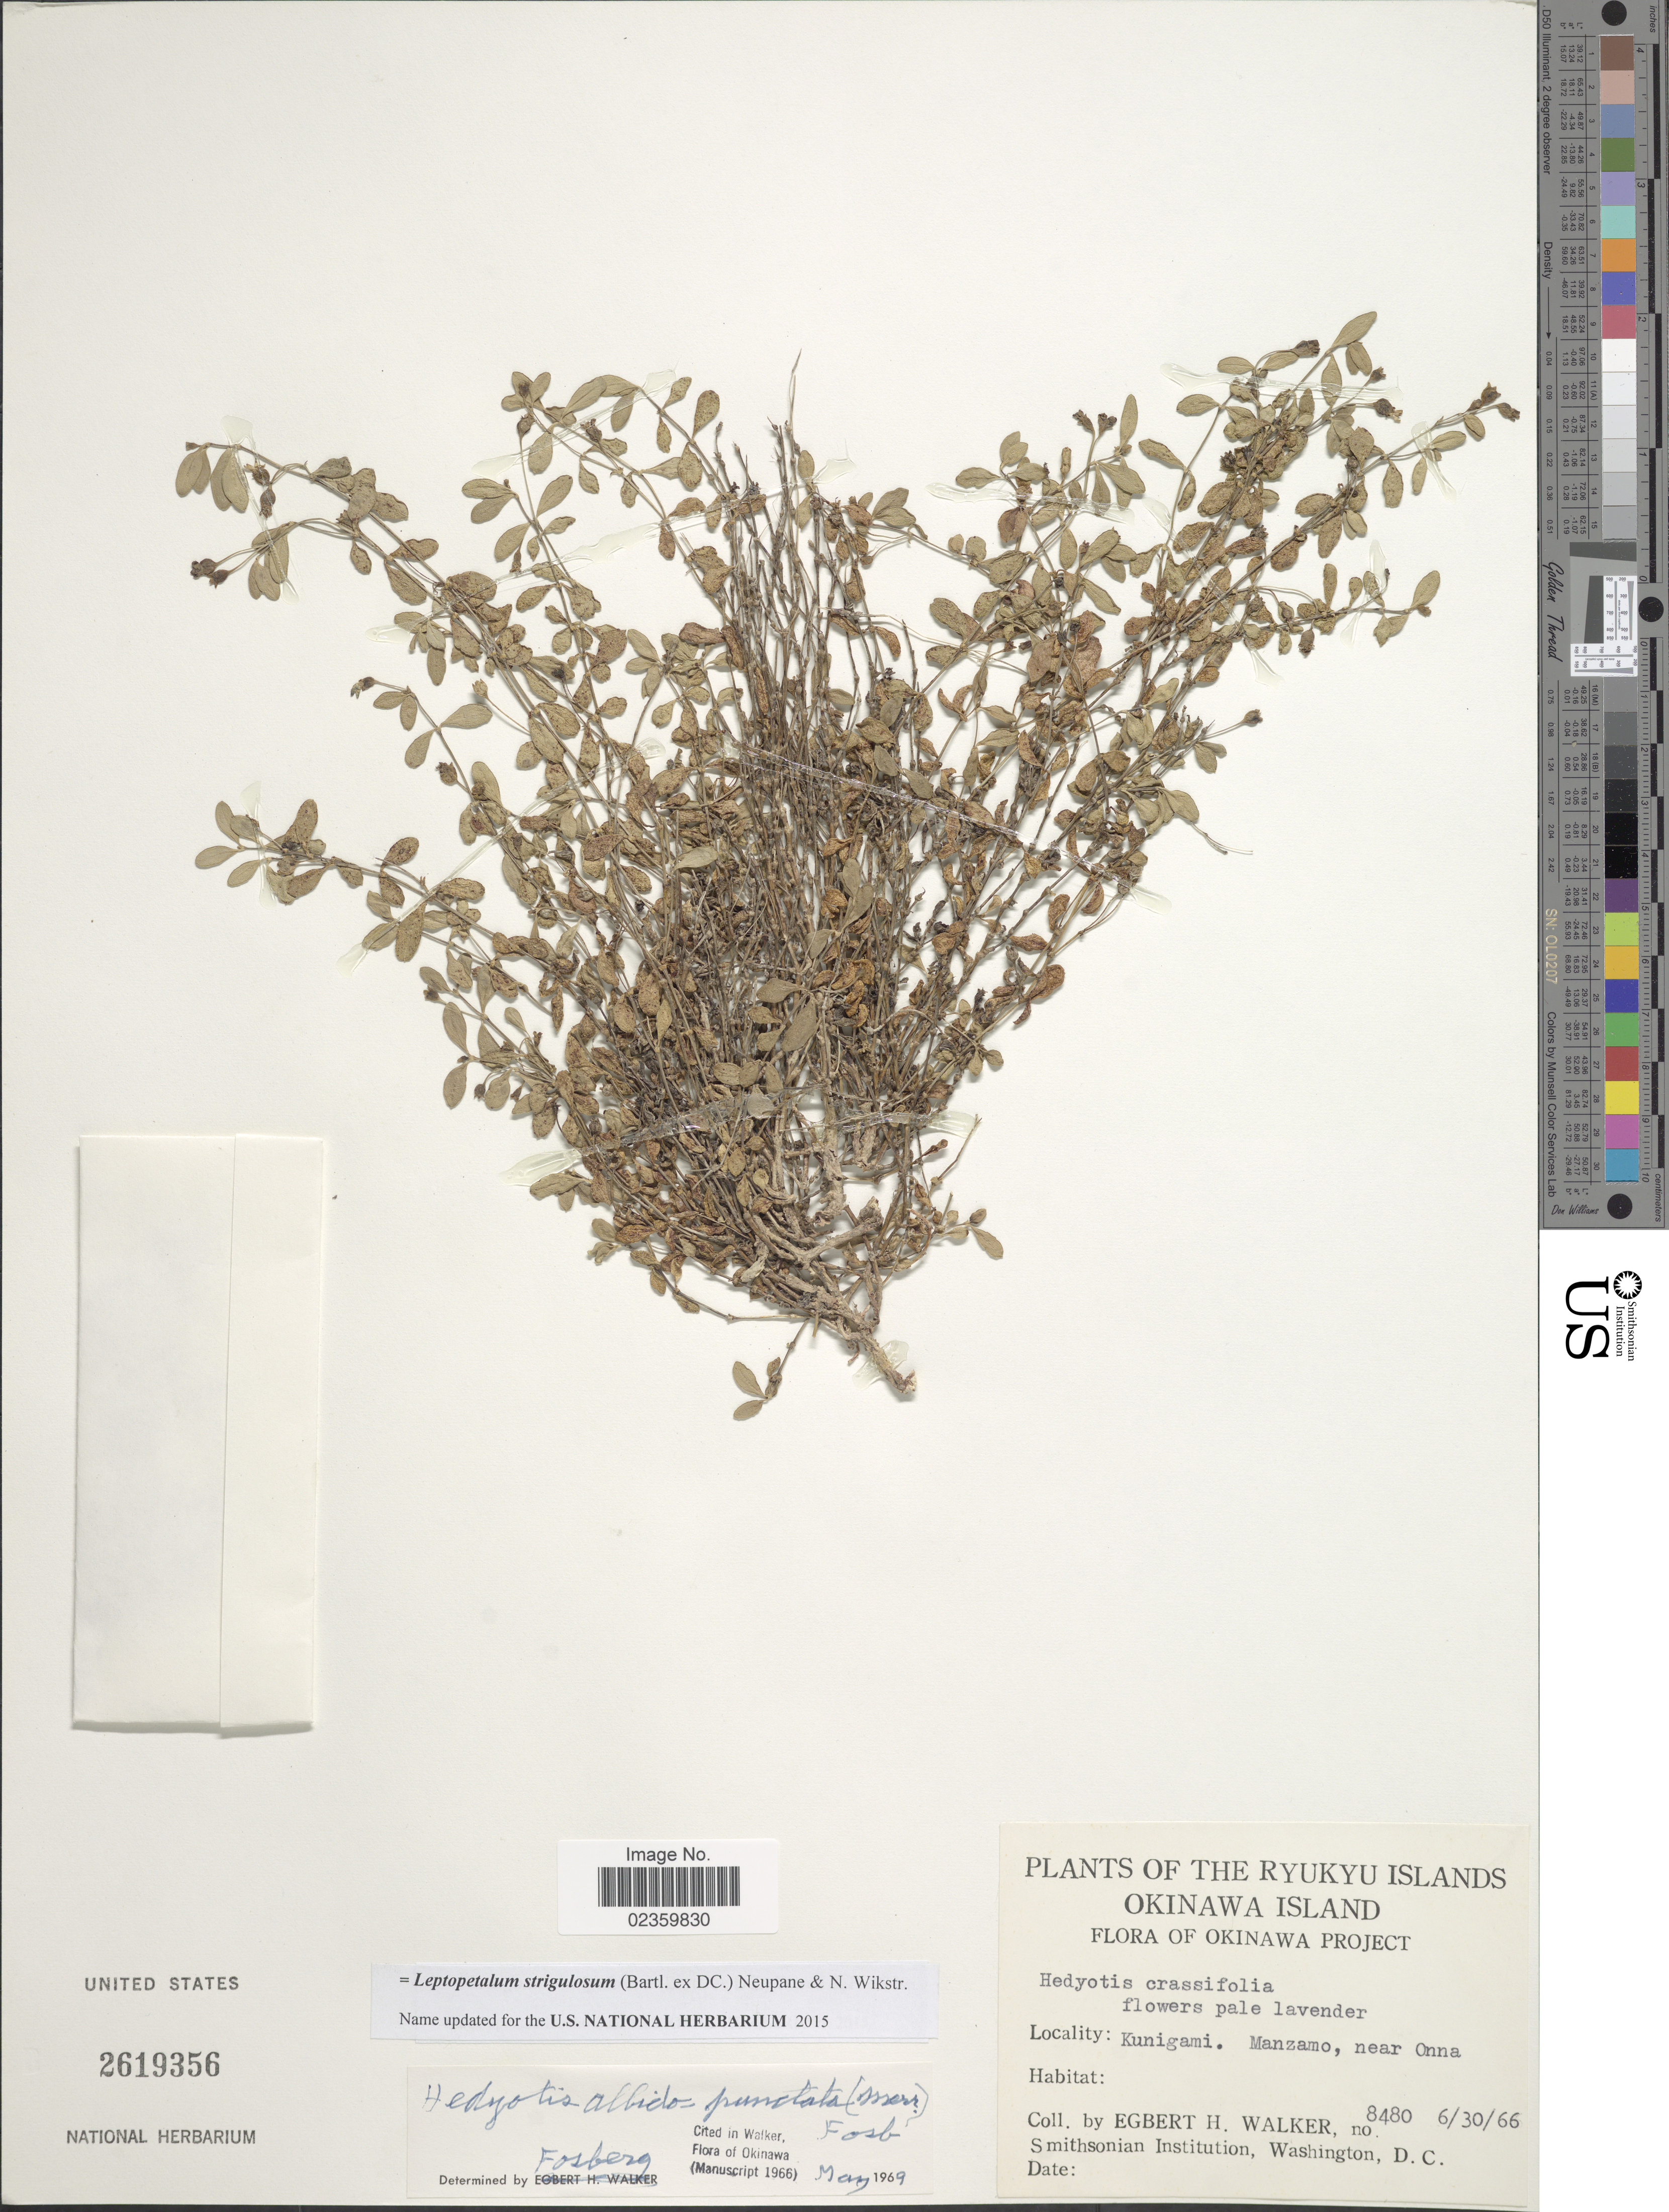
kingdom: Plantae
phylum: Tracheophyta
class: Magnoliopsida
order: Gentianales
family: Rubiaceae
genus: Leptopetalum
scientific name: Leptopetalum strigulosum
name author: (Bartl. ex DC.) Neupane & N. Wikstr.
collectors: E. H. Walker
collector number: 8480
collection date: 1966-06-30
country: Japan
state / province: Okinawa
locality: The Ryukyu Islands, Okinawa Island, Kunigami. Manzamo, near Onna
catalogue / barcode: US 2619356